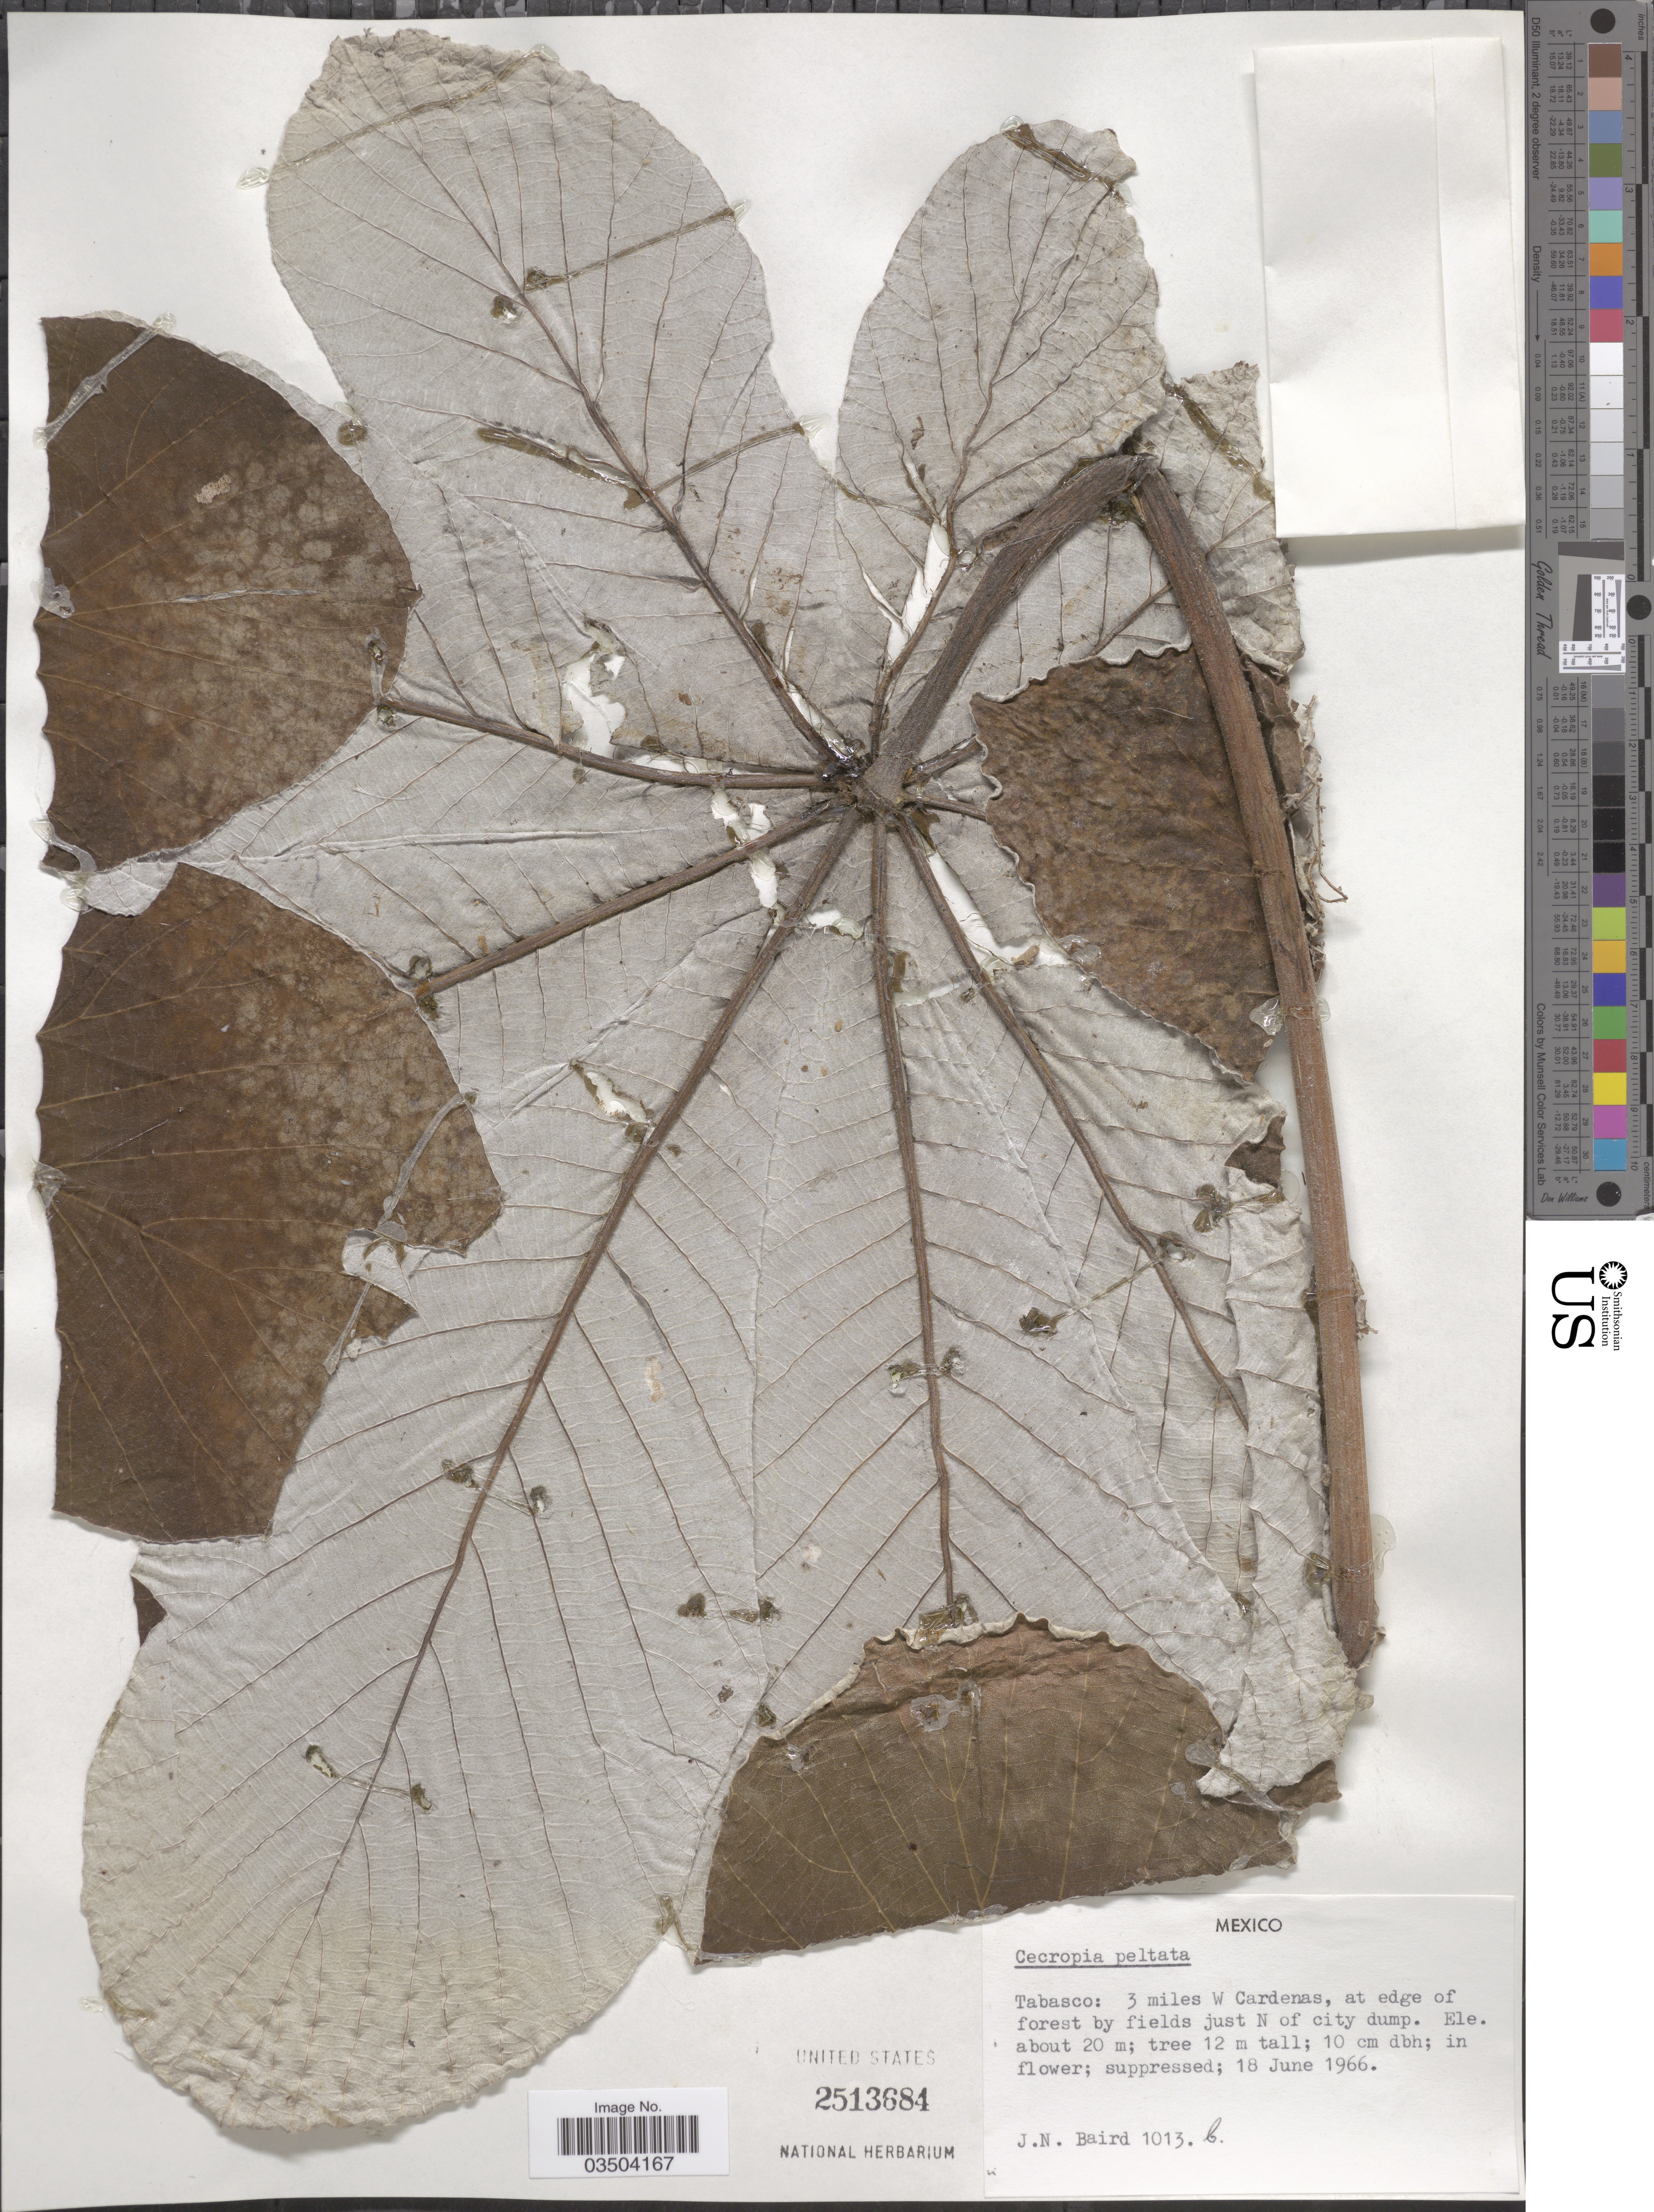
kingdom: Plantae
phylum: Tracheophyta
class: Magnoliopsida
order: Rosales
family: Urticaceae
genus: Cecropia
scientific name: Cecropia peltata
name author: L.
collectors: J. Baird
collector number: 1013b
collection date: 1966-06-18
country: Mexico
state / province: Tabasco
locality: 3 miles W Cardenas, at edge of forest by fields just N of city dump.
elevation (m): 20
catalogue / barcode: US 2513684